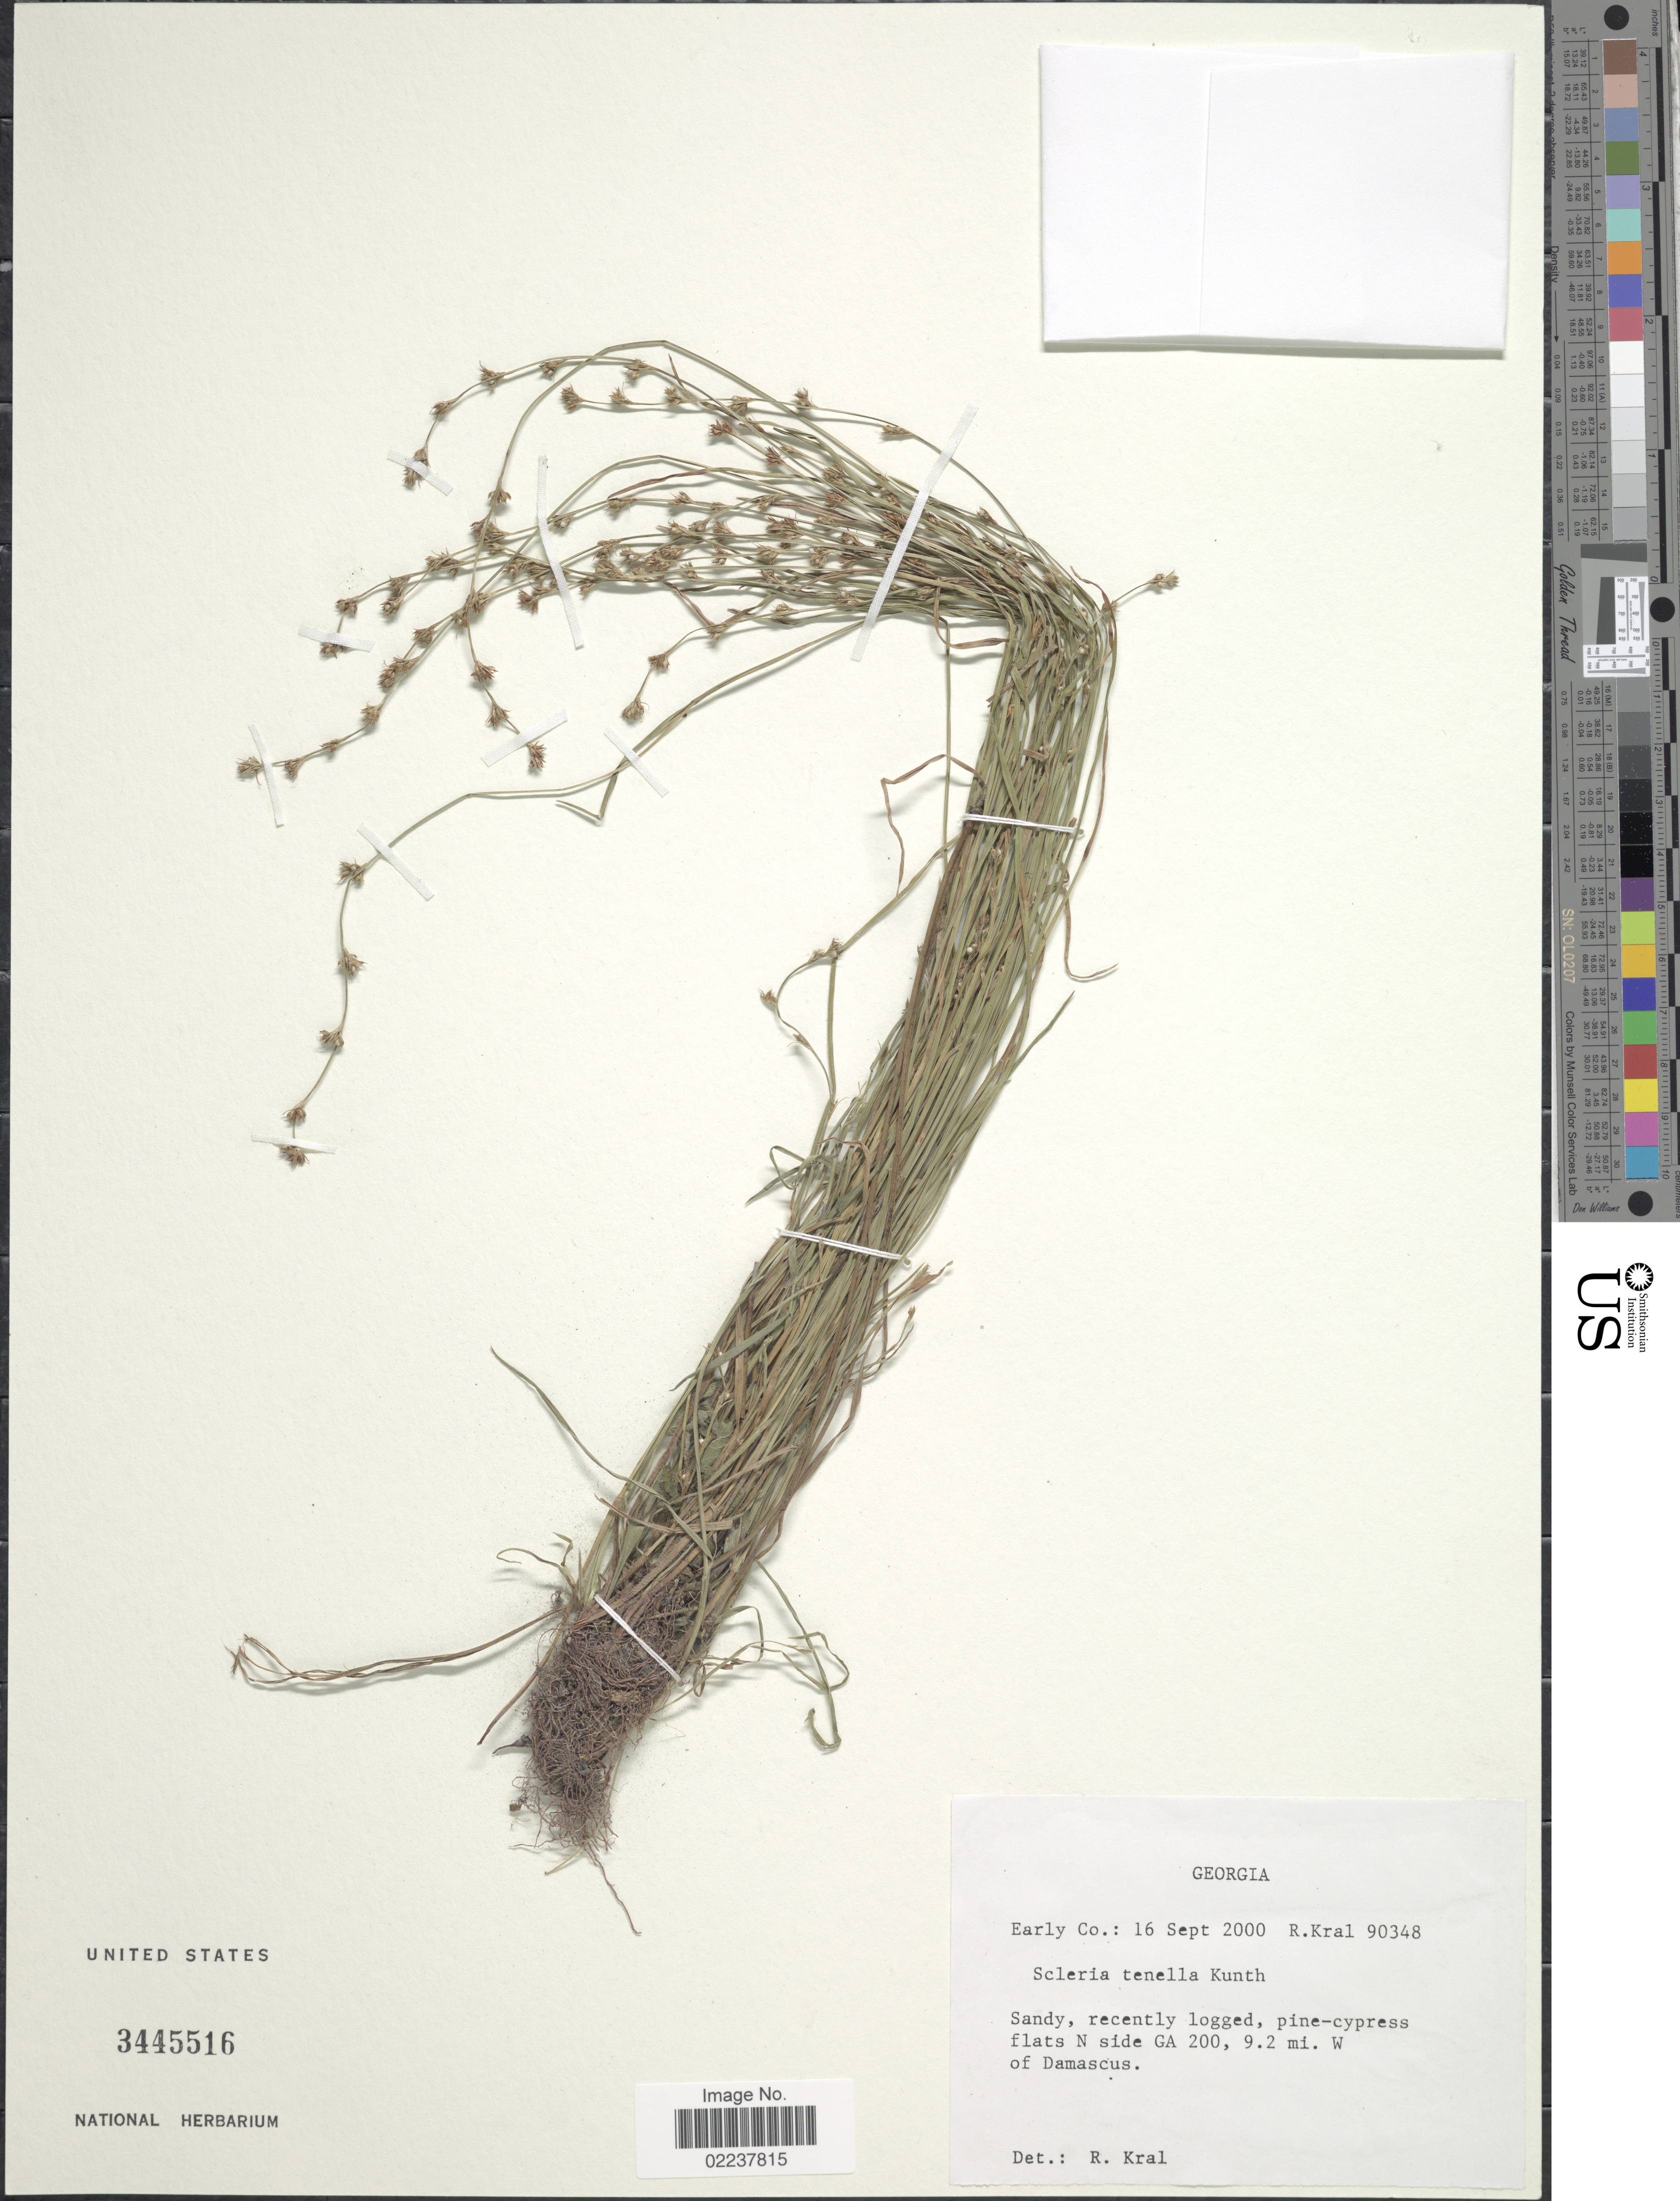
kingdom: Plantae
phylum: Tracheophyta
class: Liliopsida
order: Poales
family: Cyperaceae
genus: Scleria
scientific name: Scleria verticillata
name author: Muhl. ex Willd.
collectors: R. Kral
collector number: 90348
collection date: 2000-09-16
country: United States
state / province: Georgia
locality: Early Co, Sandy, recently logged, pine-cypress flats N side GA 200, 9.2 mi. W of Damascus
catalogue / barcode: US 3445516